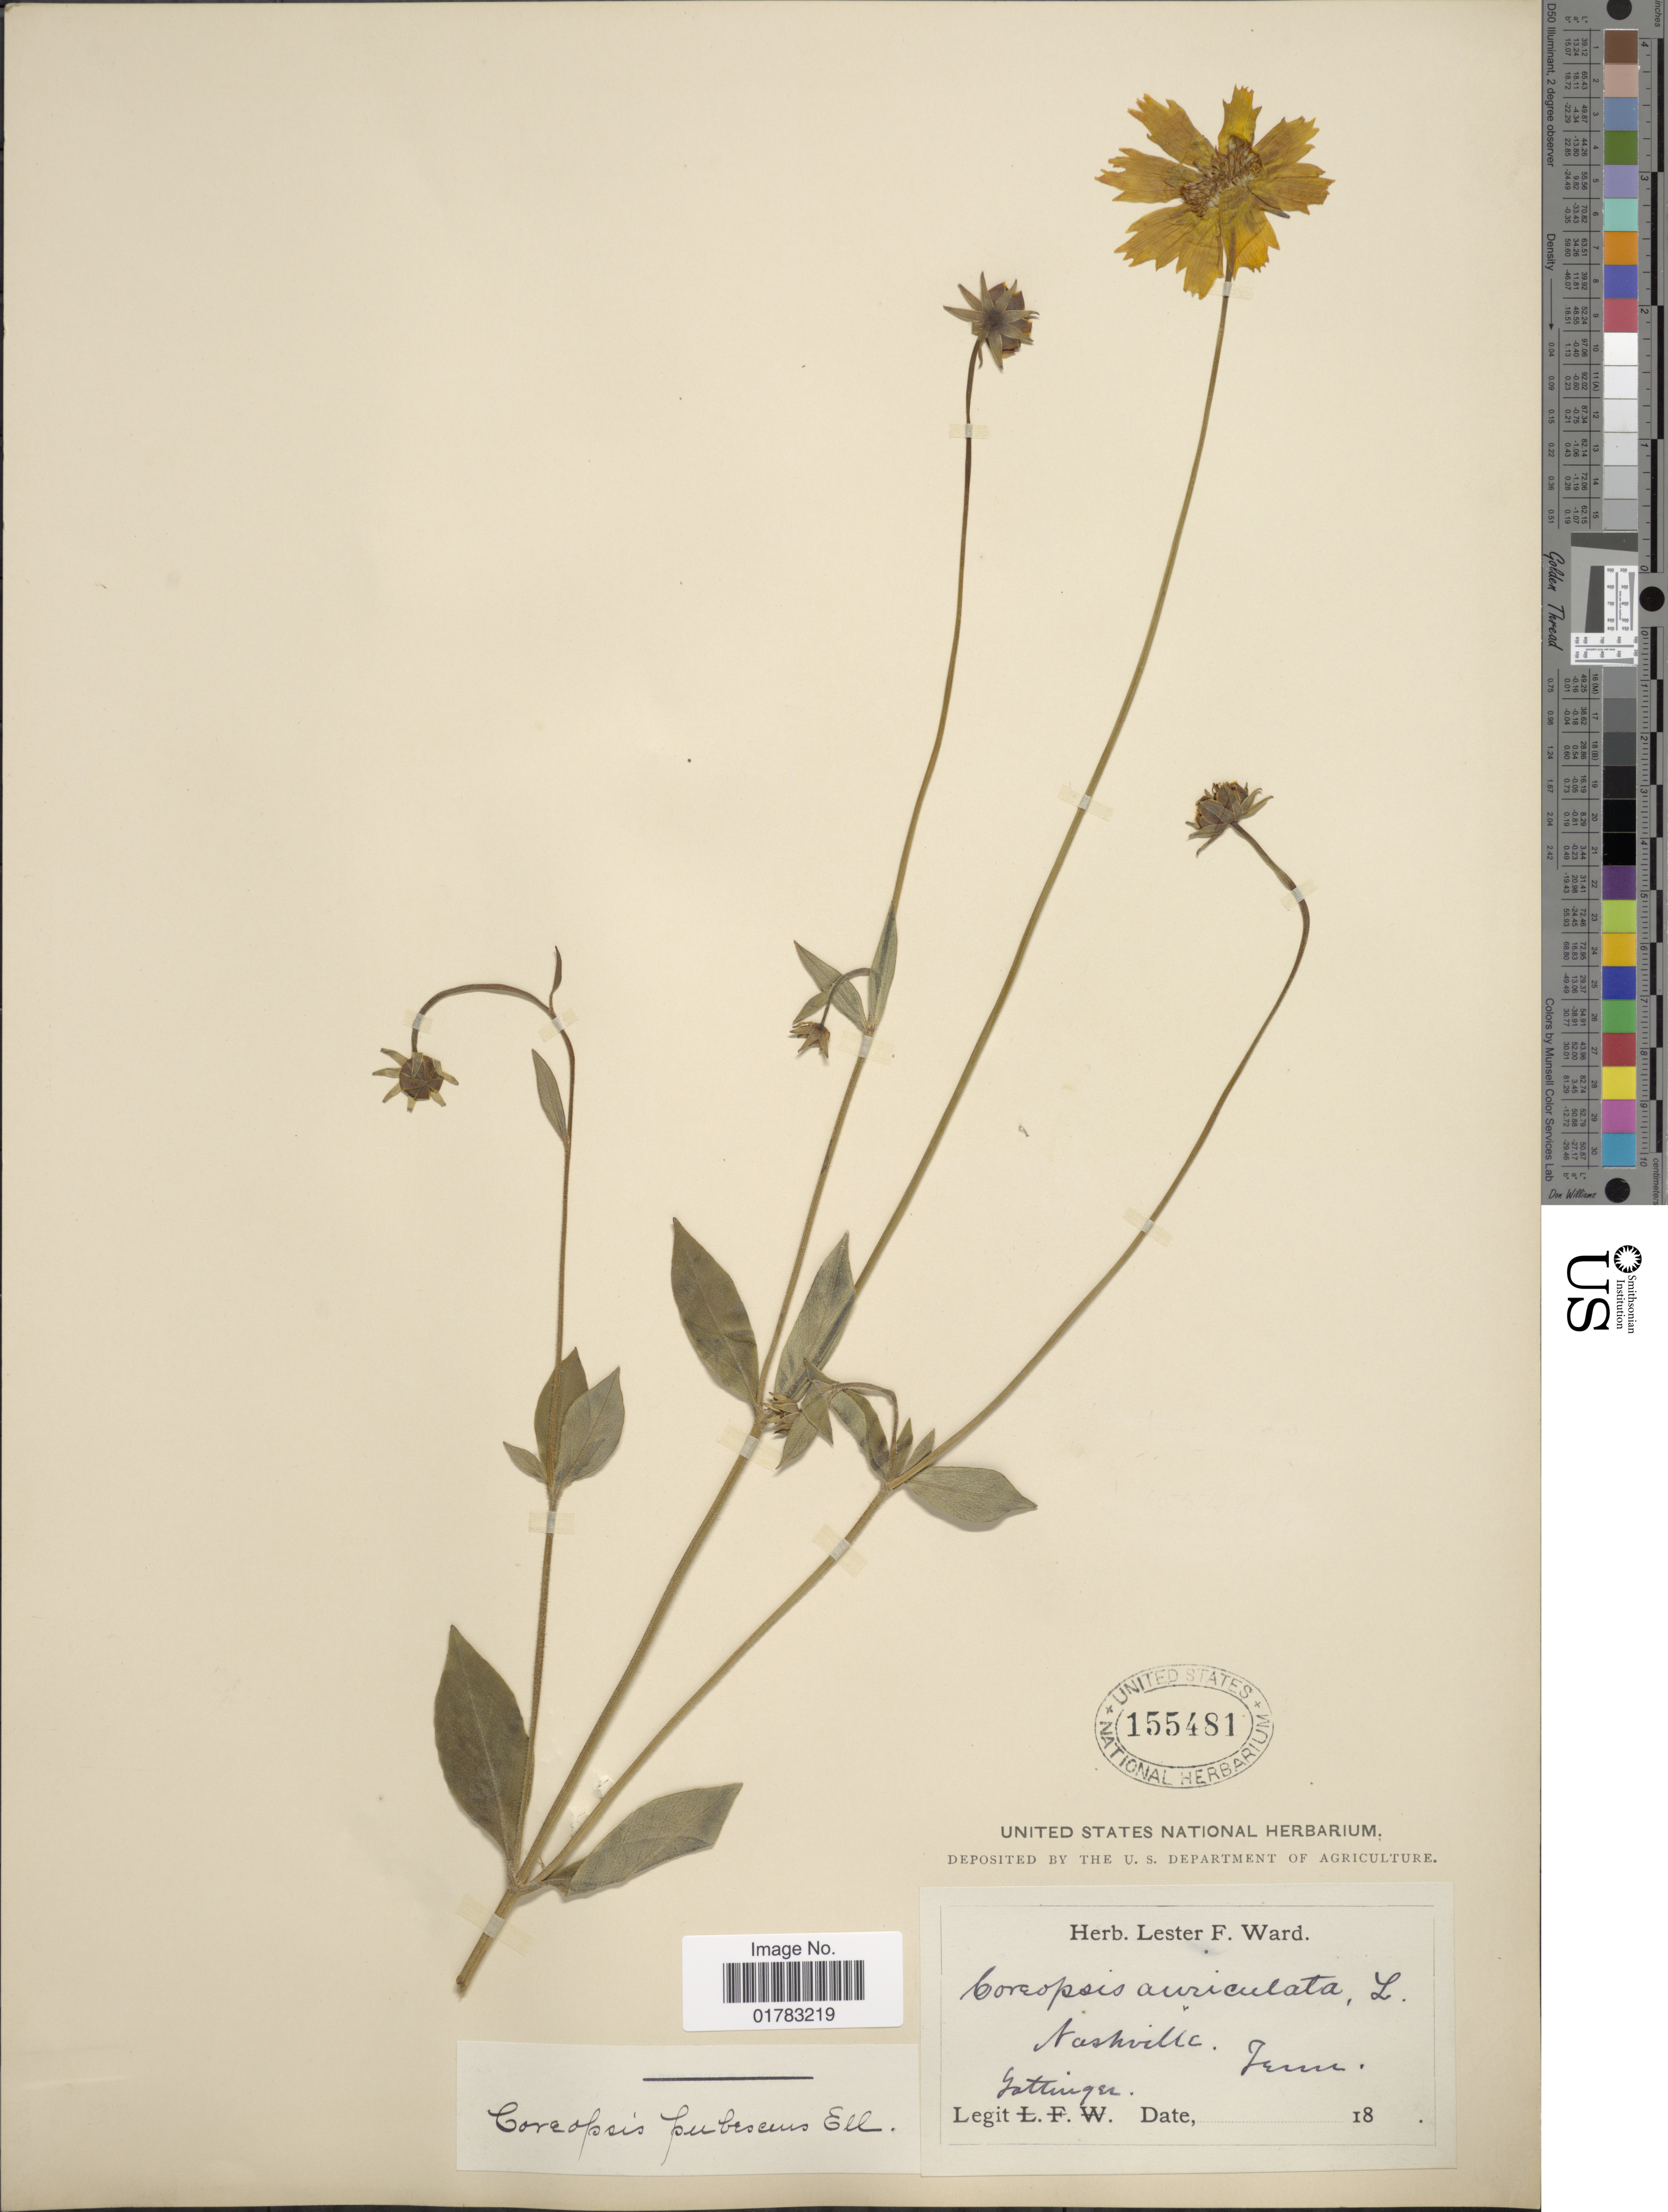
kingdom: Plantae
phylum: Tracheophyta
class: Magnoliopsida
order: Asterales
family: Asteraceae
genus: Coreopsis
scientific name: Coreopsis pubescens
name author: Elliott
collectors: Gattinger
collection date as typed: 18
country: United States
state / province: Tennessee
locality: Nashville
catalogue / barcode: US 155481